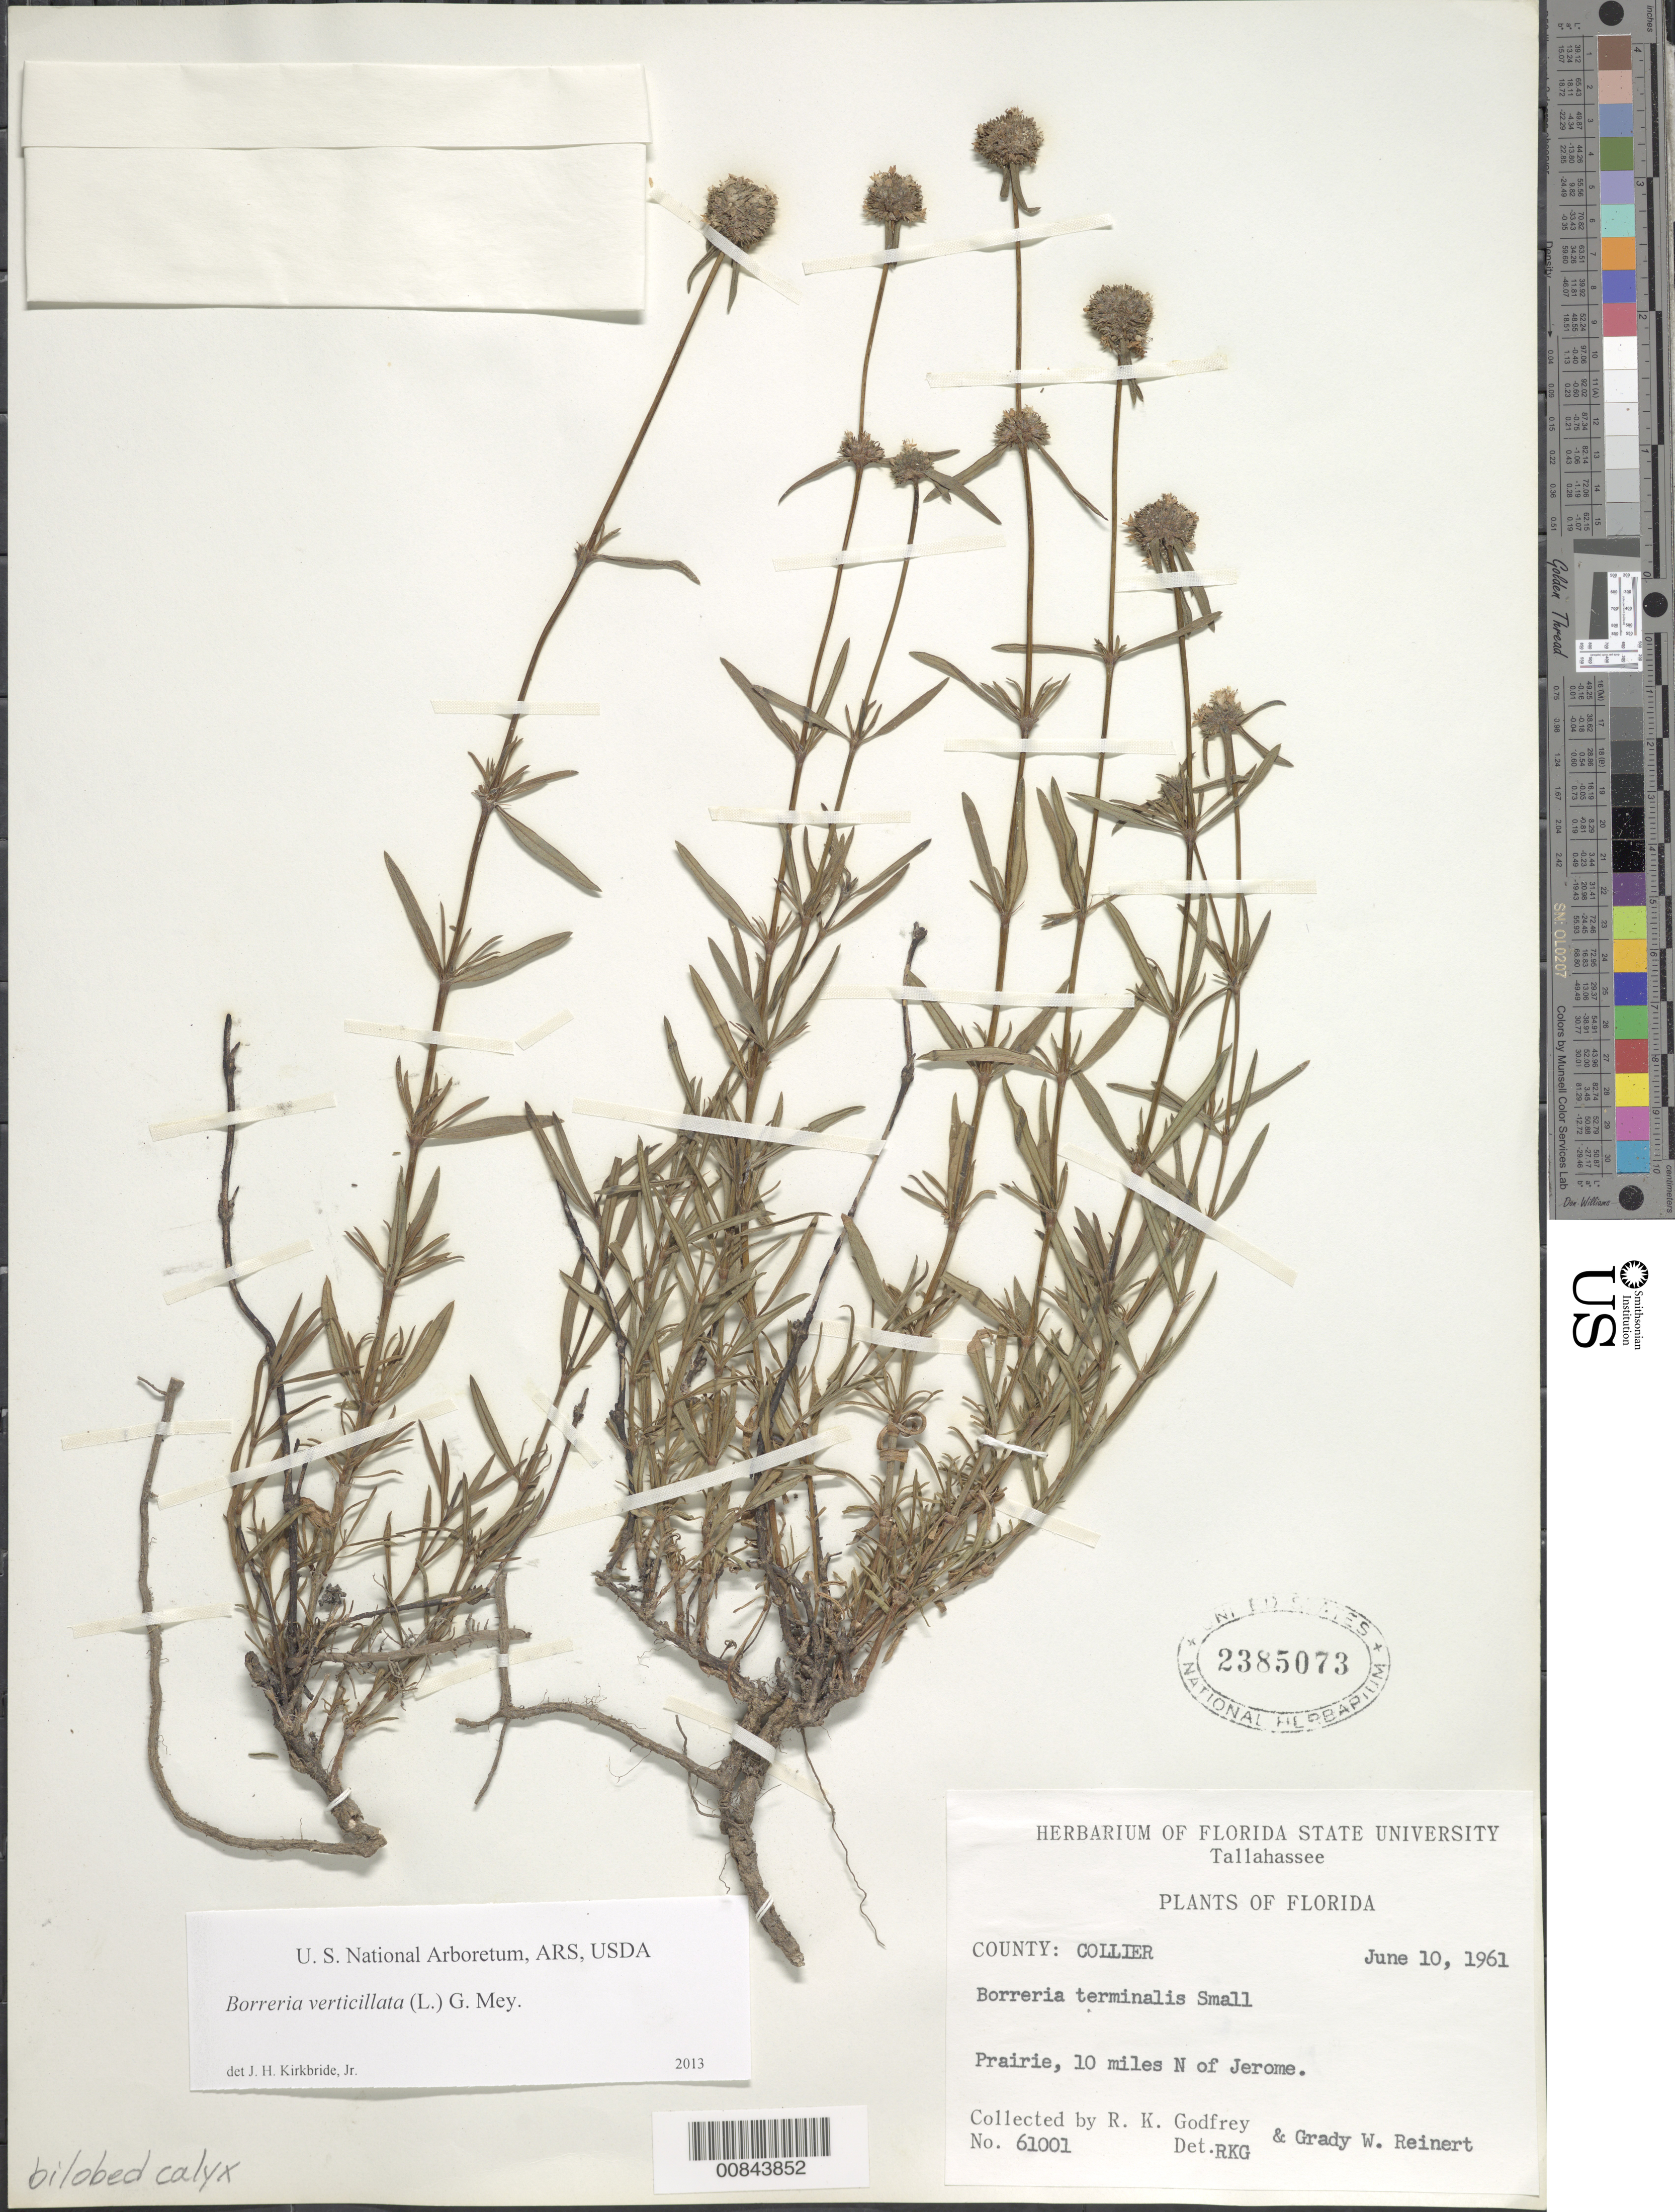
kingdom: Plantae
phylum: Tracheophyta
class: Magnoliopsida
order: Gentianales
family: Rubiaceae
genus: Borreria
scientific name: Borreria terminalis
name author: Small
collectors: R. K. Godfrey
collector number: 61001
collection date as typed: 10 Jun 1961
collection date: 1961-06-10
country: United States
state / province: Florida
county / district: Collier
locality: N of Jerome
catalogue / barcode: US 2385073